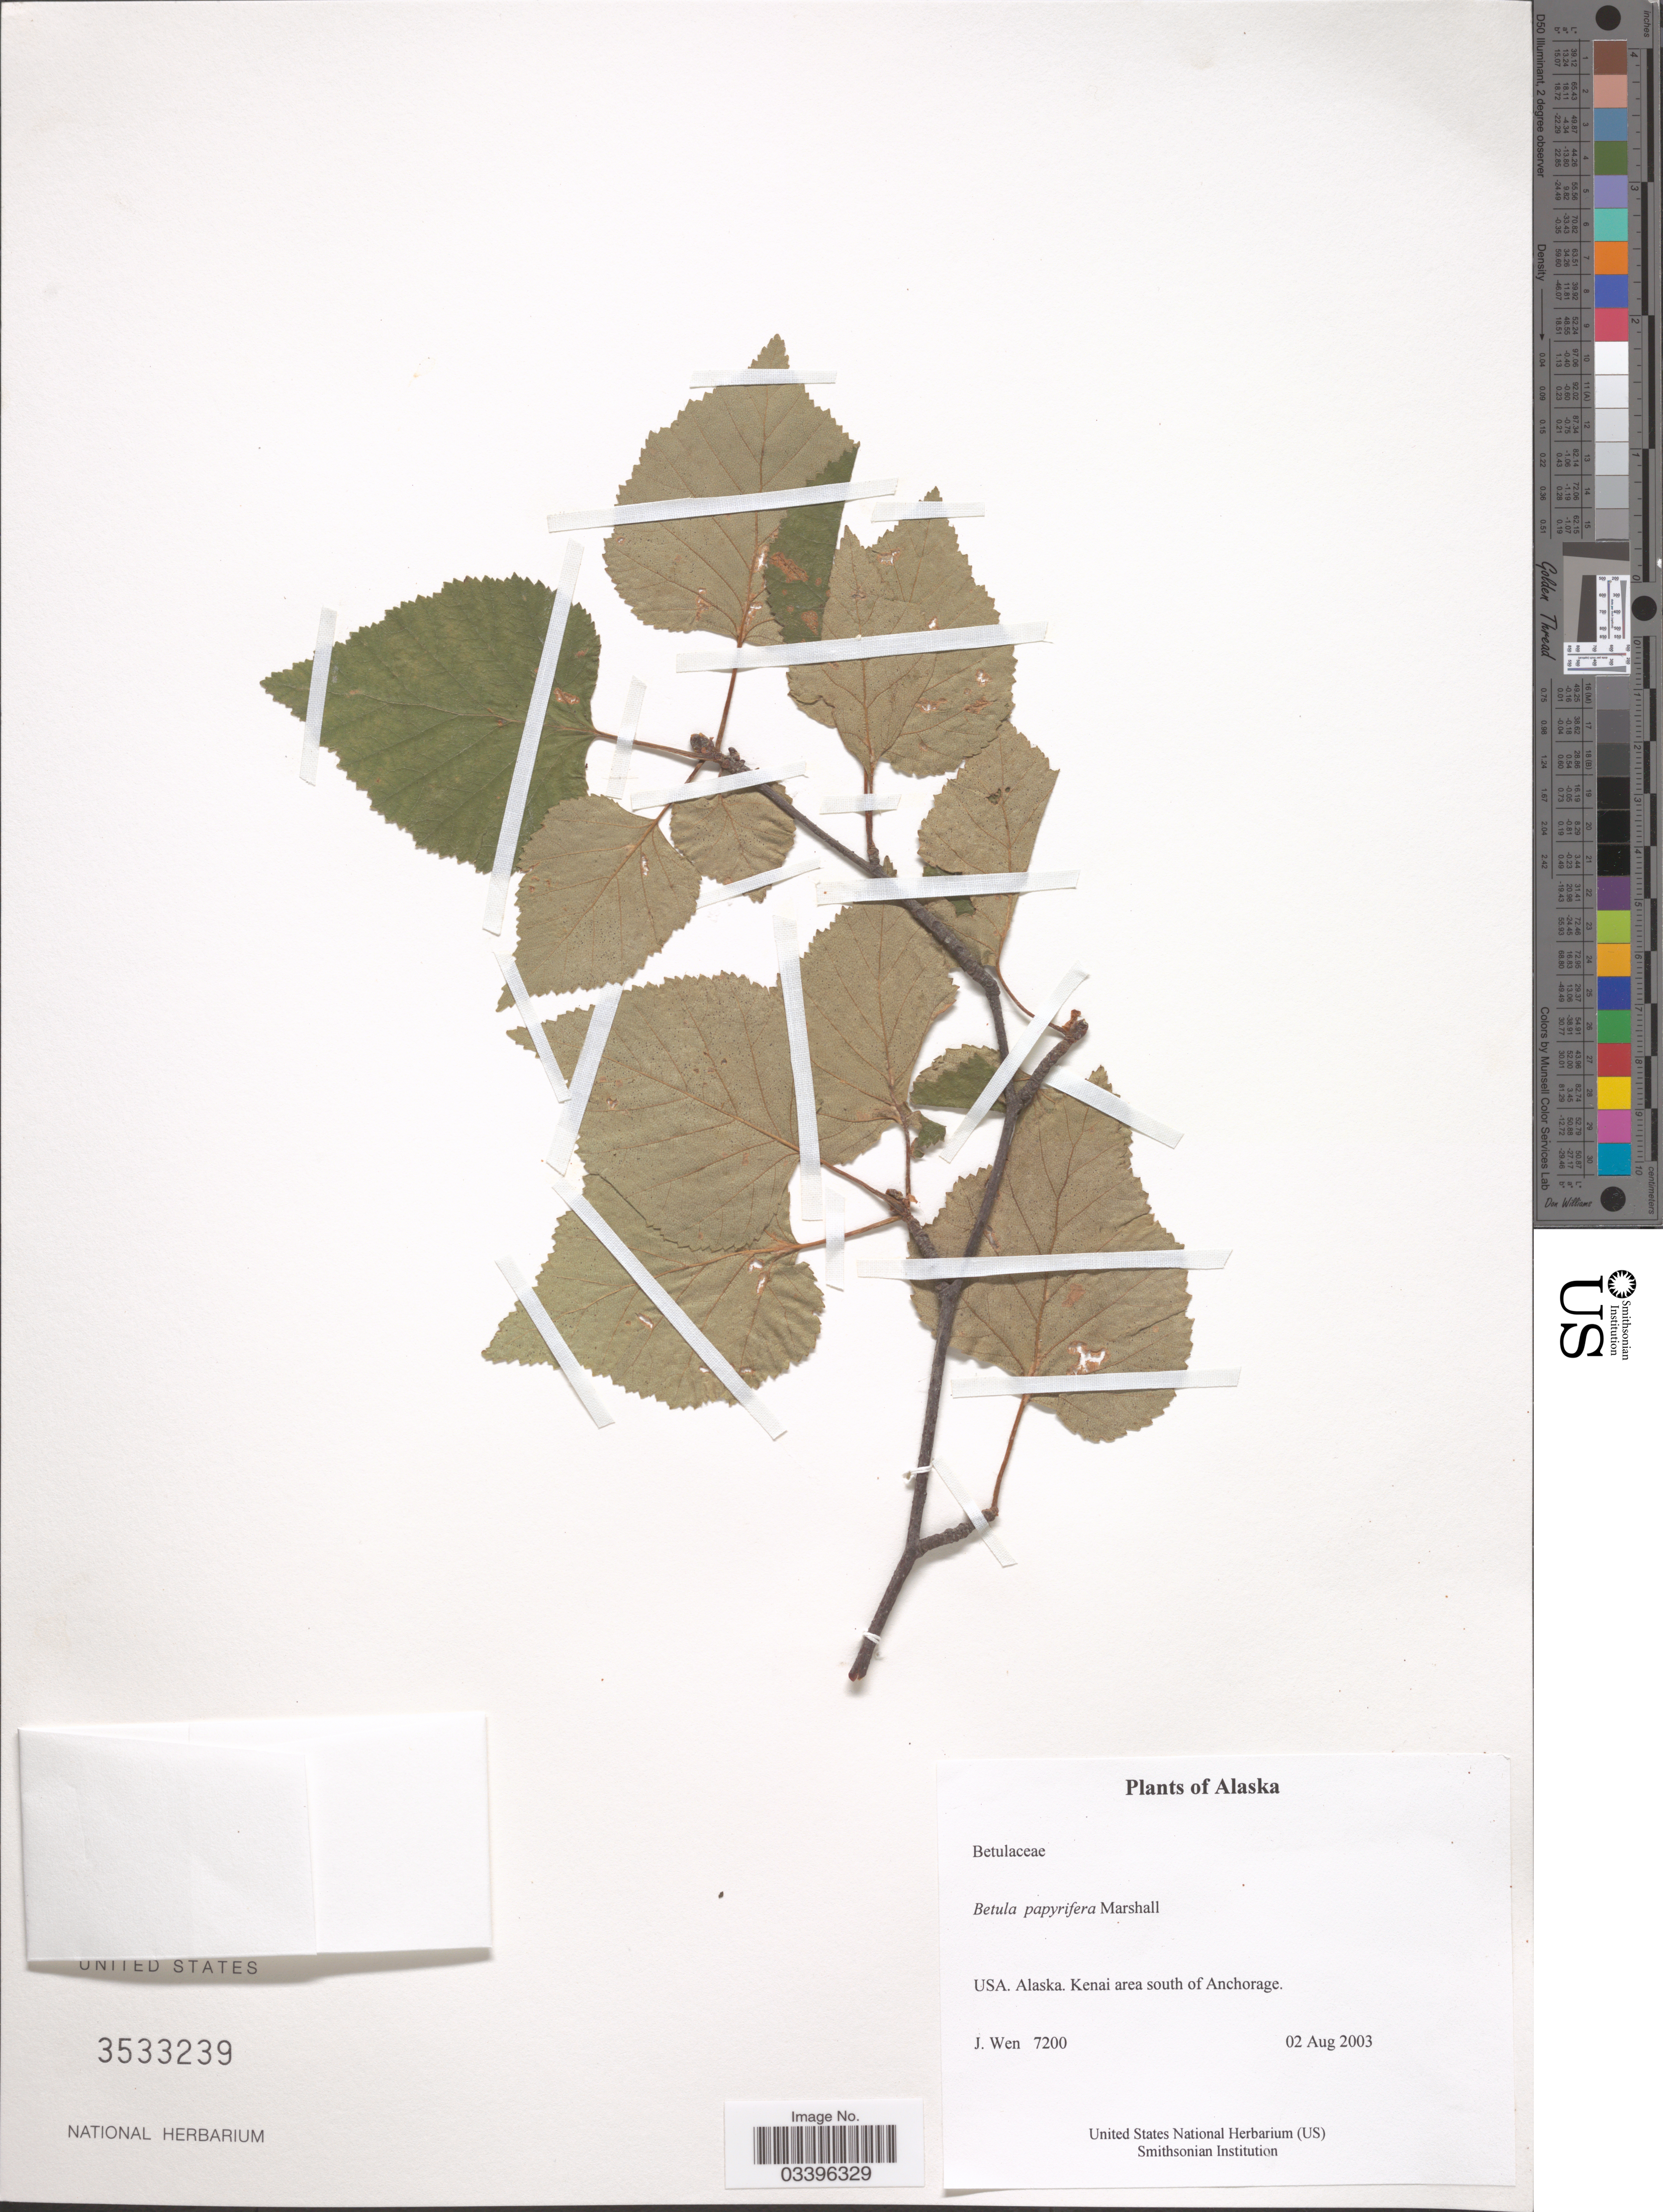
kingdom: Plantae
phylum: Tracheophyta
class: Magnoliopsida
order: Fagales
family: Betulaceae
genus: Betula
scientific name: Betula papyrifera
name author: Marshall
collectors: J. Wen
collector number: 7200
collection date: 2003-08-02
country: United States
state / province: Alaska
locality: USA. Kenai area south of Anchorage.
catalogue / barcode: US 3533239